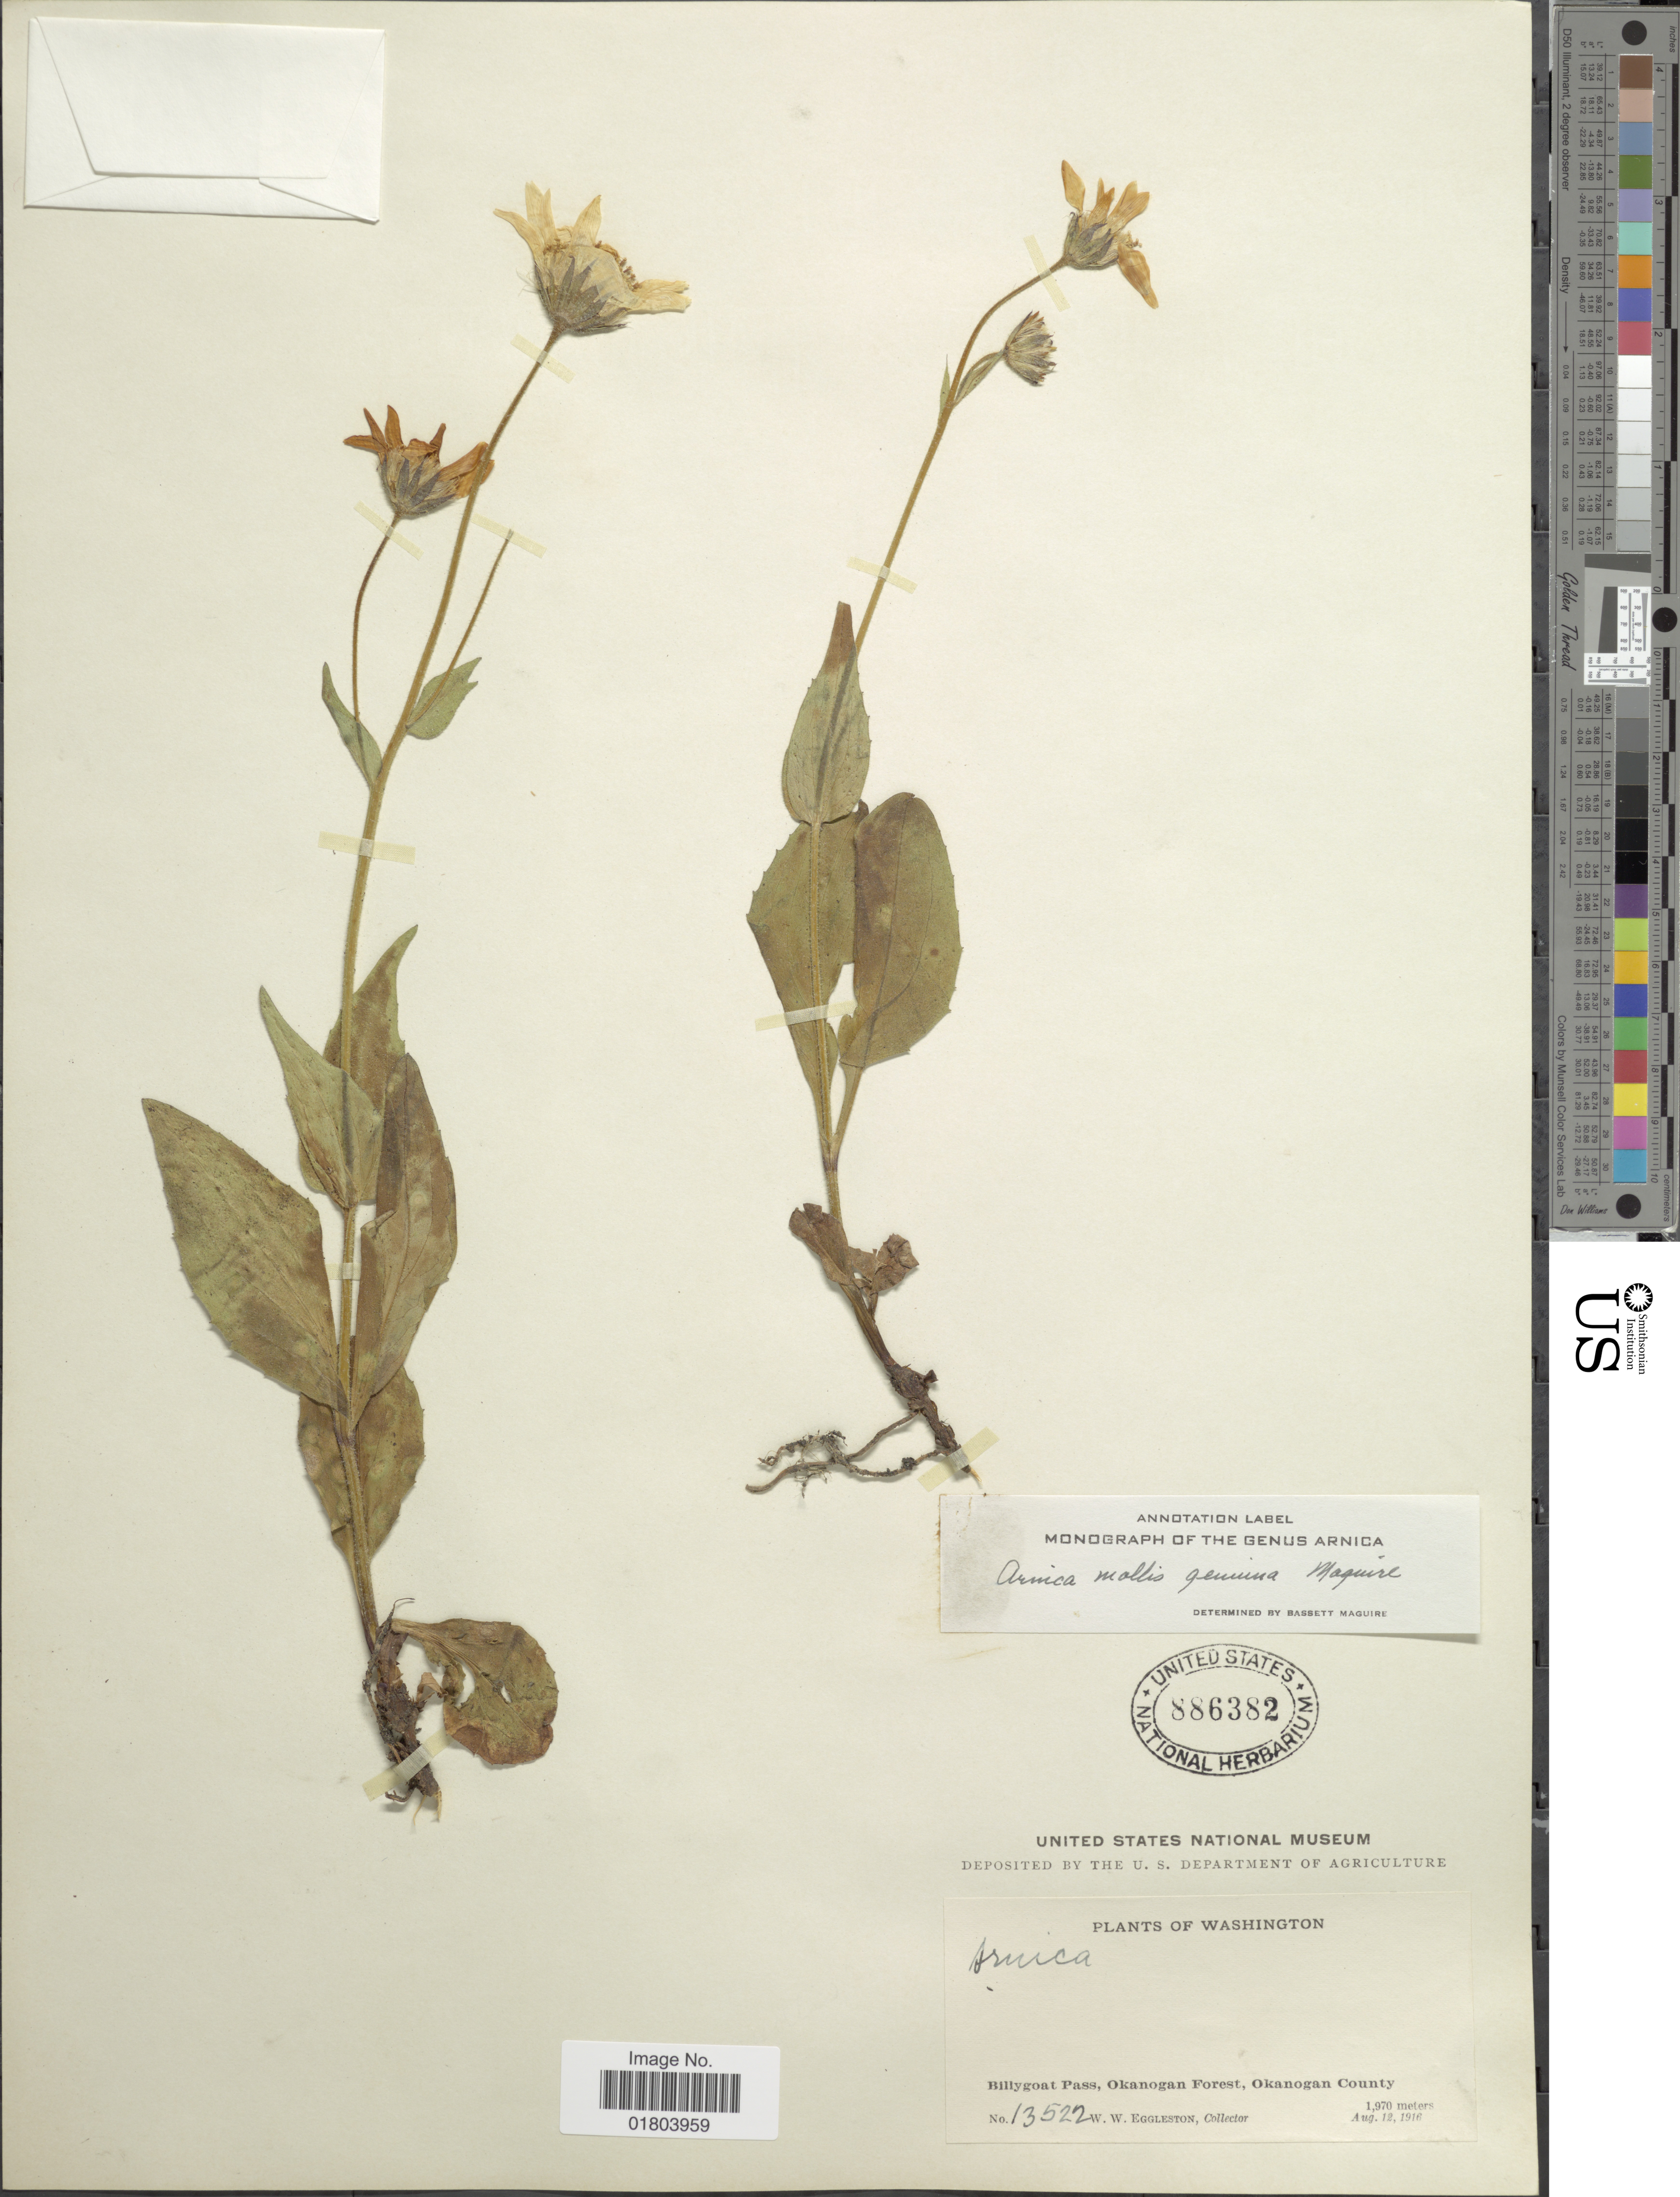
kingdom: Plantae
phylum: Tracheophyta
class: Magnoliopsida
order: Asterales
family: Asteraceae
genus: Arnica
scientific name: Arnica mollis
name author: Hook.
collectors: W. W. Eggleston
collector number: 13522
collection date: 1916-08-12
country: United States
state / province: Washington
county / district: Okanogan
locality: Billygoat Pass, Okanogan Forest, Okanogan County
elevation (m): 1970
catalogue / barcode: US 886382